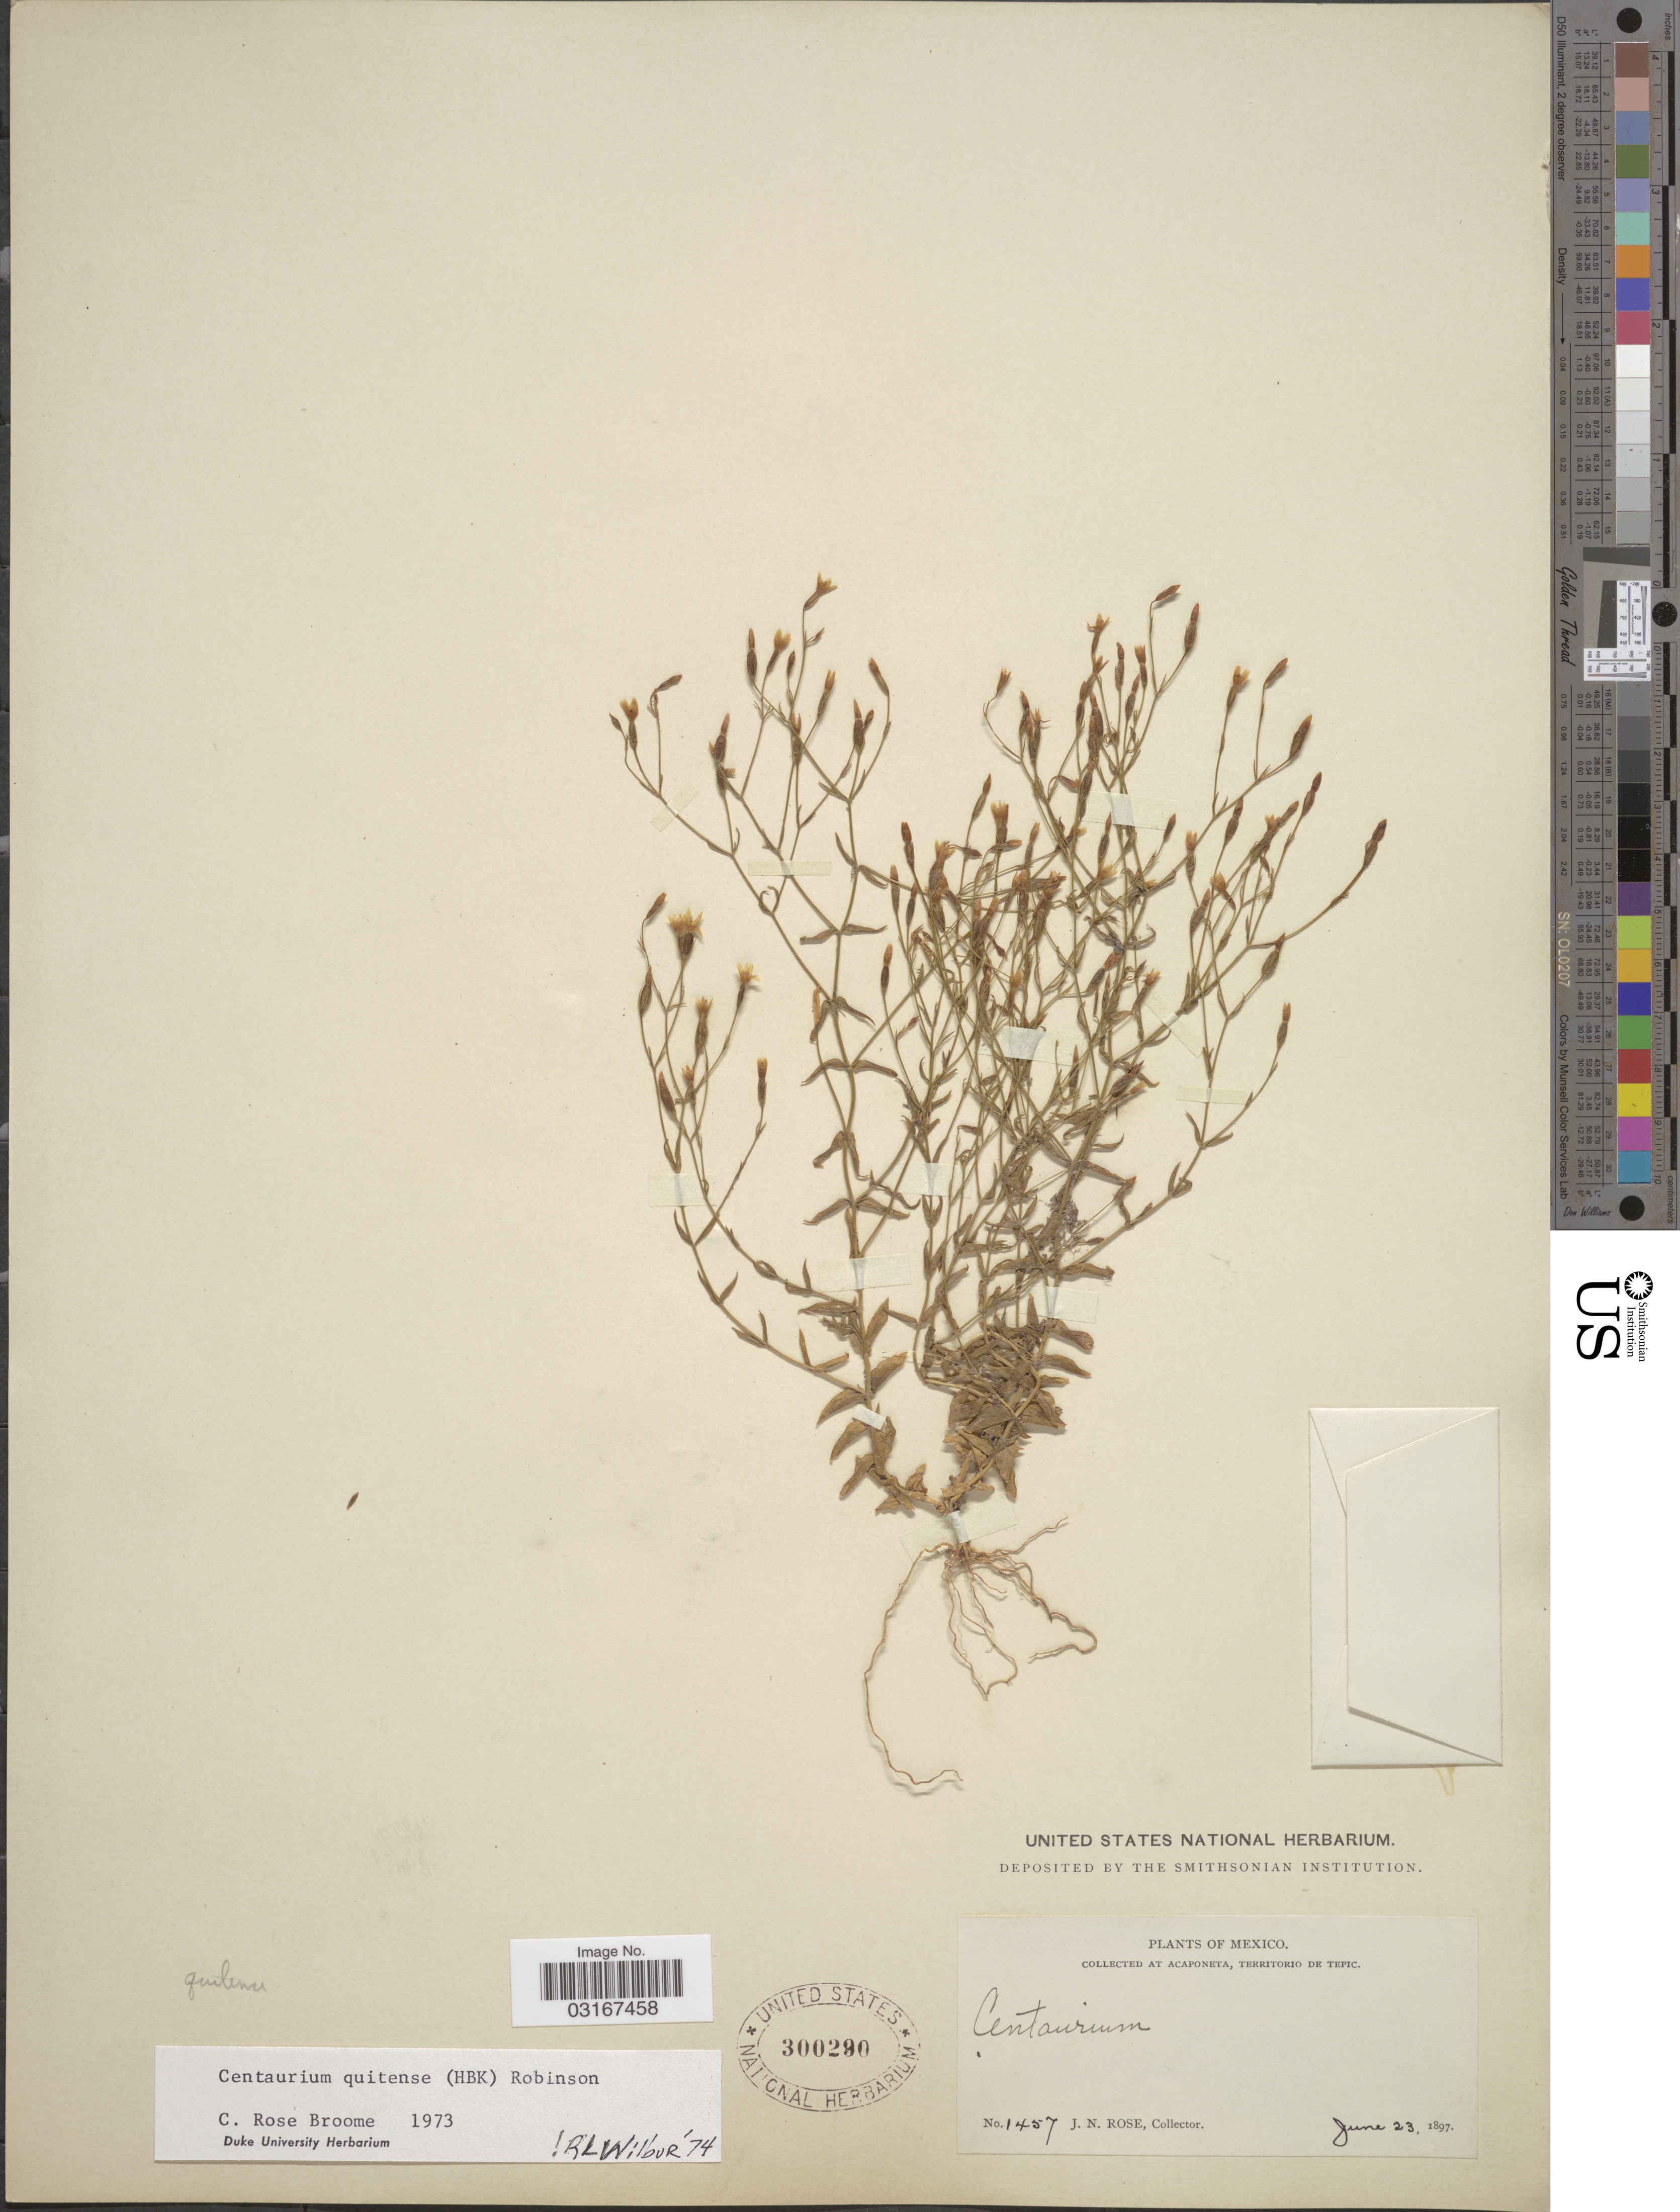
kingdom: Plantae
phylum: Tracheophyta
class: Magnoliopsida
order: Gentianales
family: Gentianaceae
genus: Centaurium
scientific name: Centaurium quitense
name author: (Kunth) B.L. Rob.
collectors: J. N. Rose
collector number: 1457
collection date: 1897-06-23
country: Mexico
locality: Collected at Acaponeta, Territorio de Tepic.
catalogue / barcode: US 300290